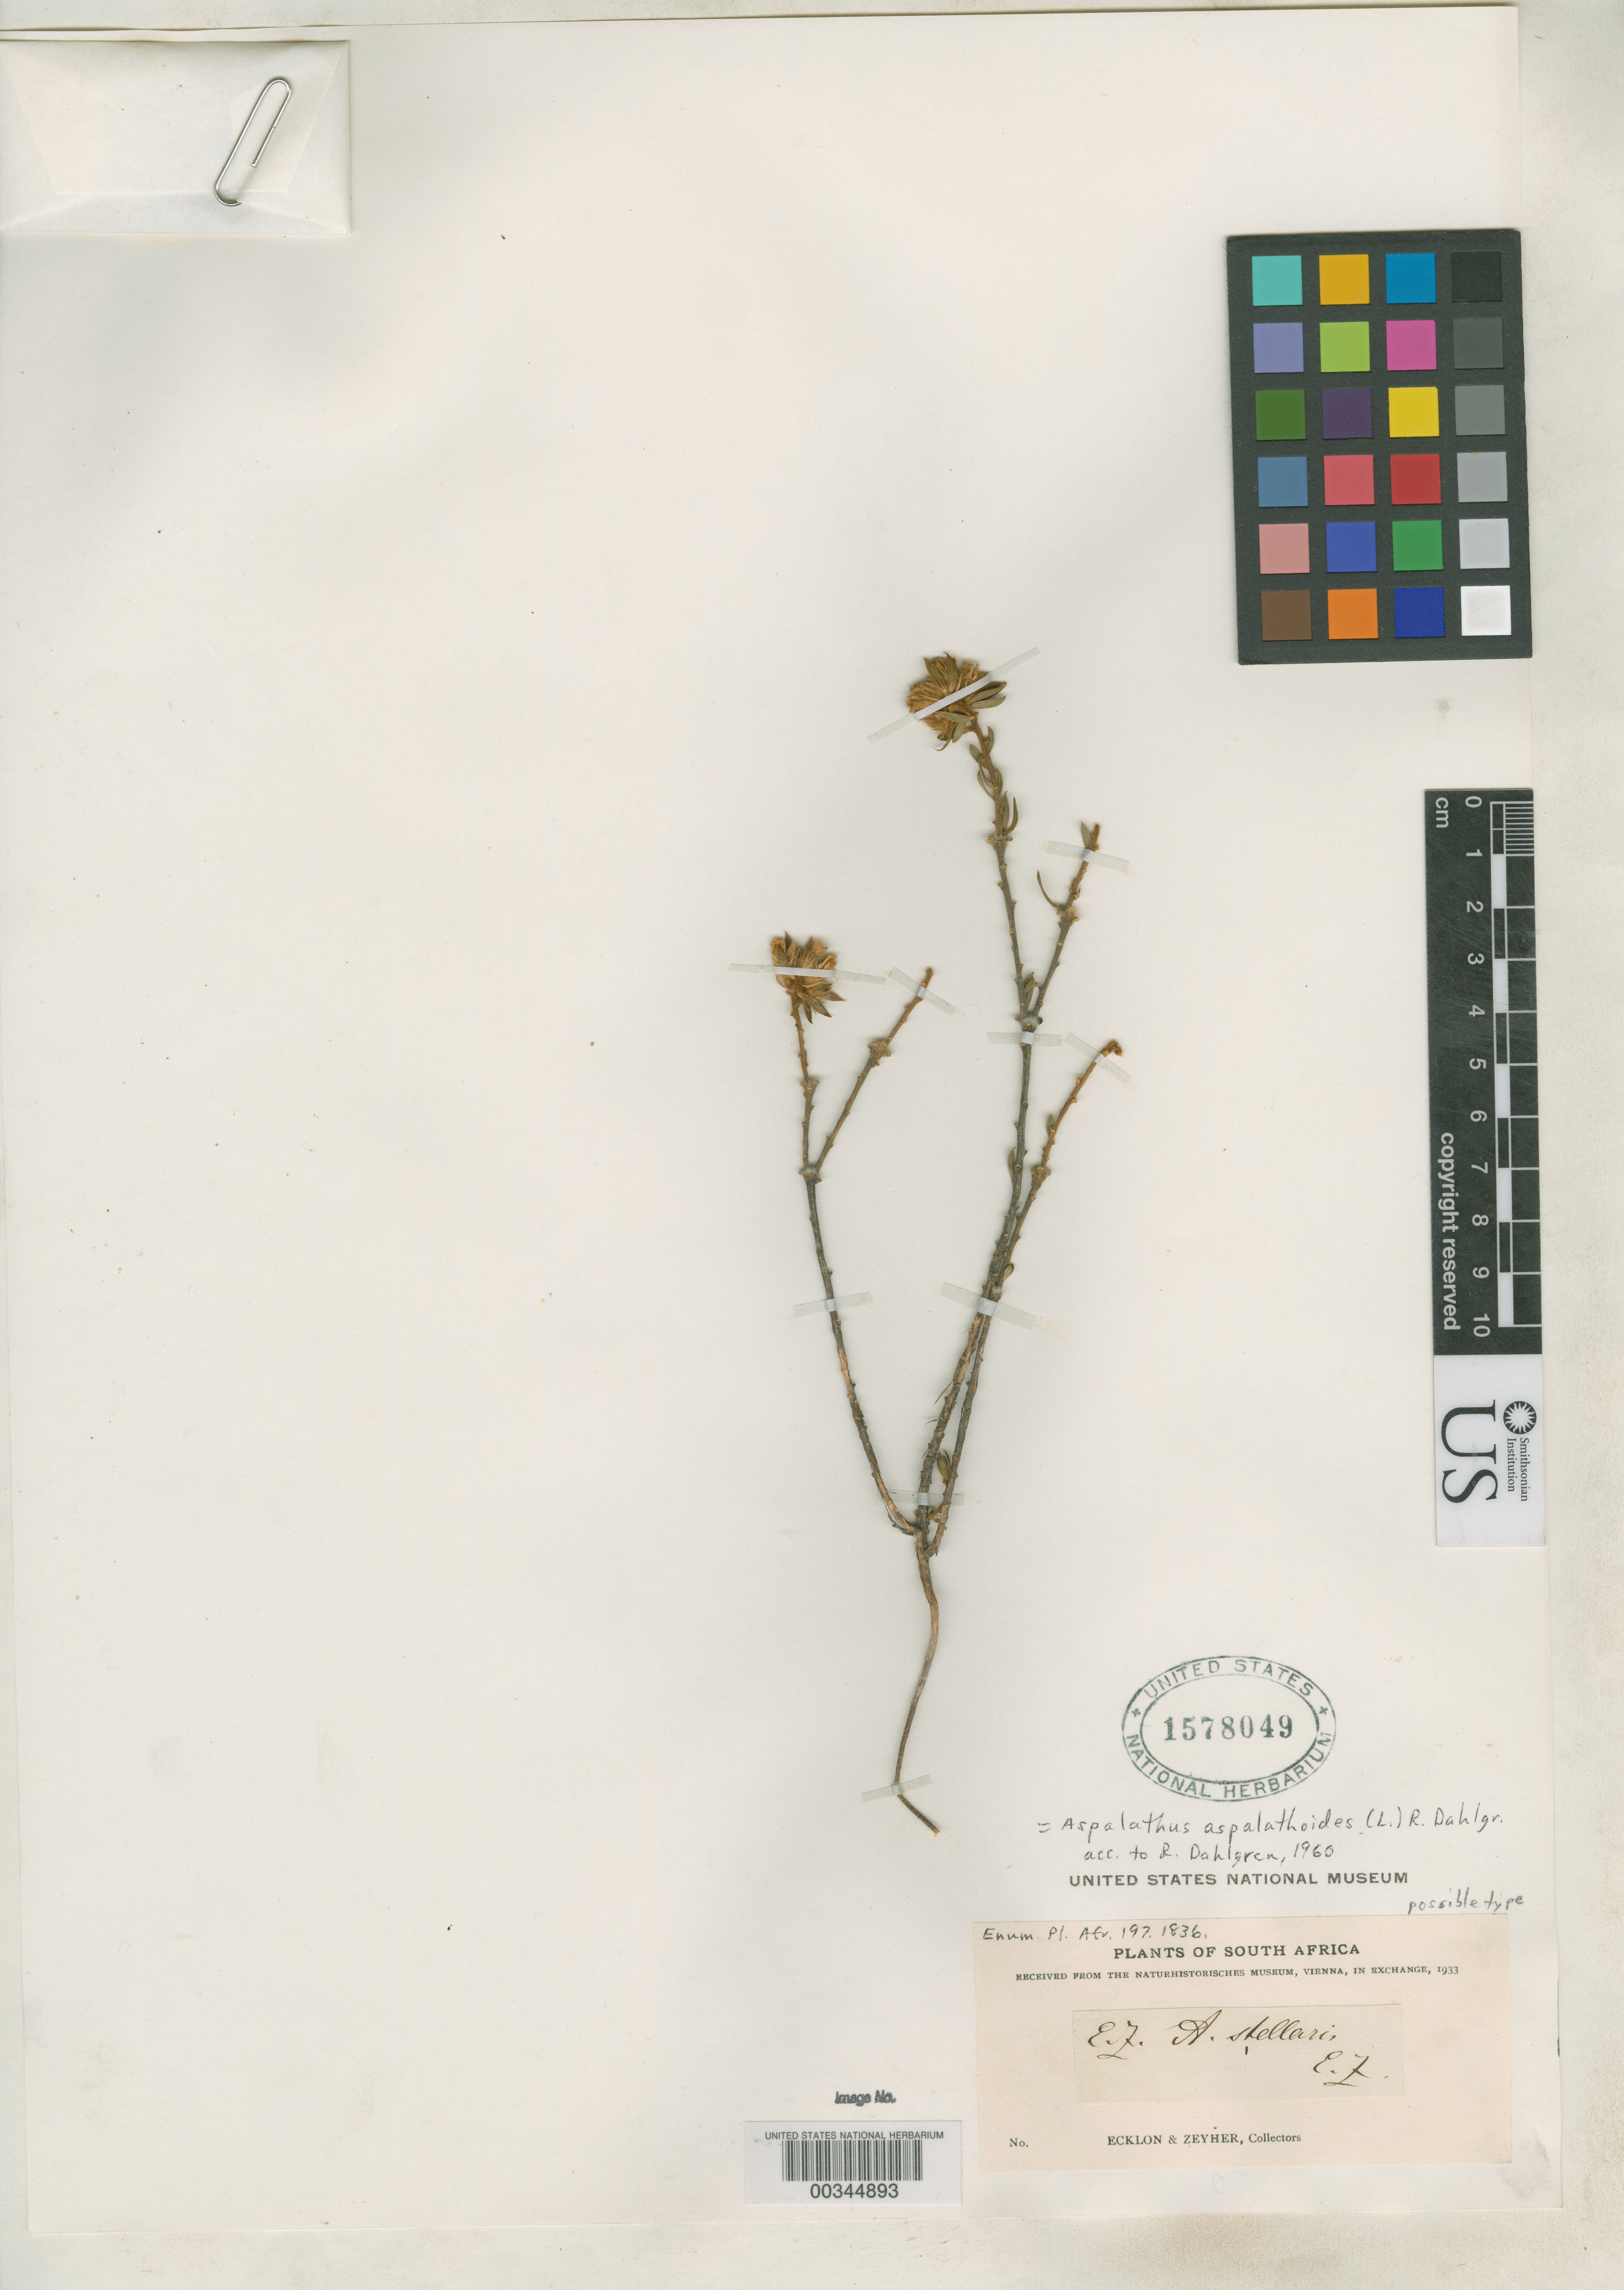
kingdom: Plantae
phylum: Tracheophyta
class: Magnoliopsida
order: Fabales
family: Fabaceae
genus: Aspalathus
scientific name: Aspalathus stellaris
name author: Eckl. & Zeyh.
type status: Possible Type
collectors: C. F. Ecklon & C. Zeyher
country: South Africa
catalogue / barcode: US 1578049